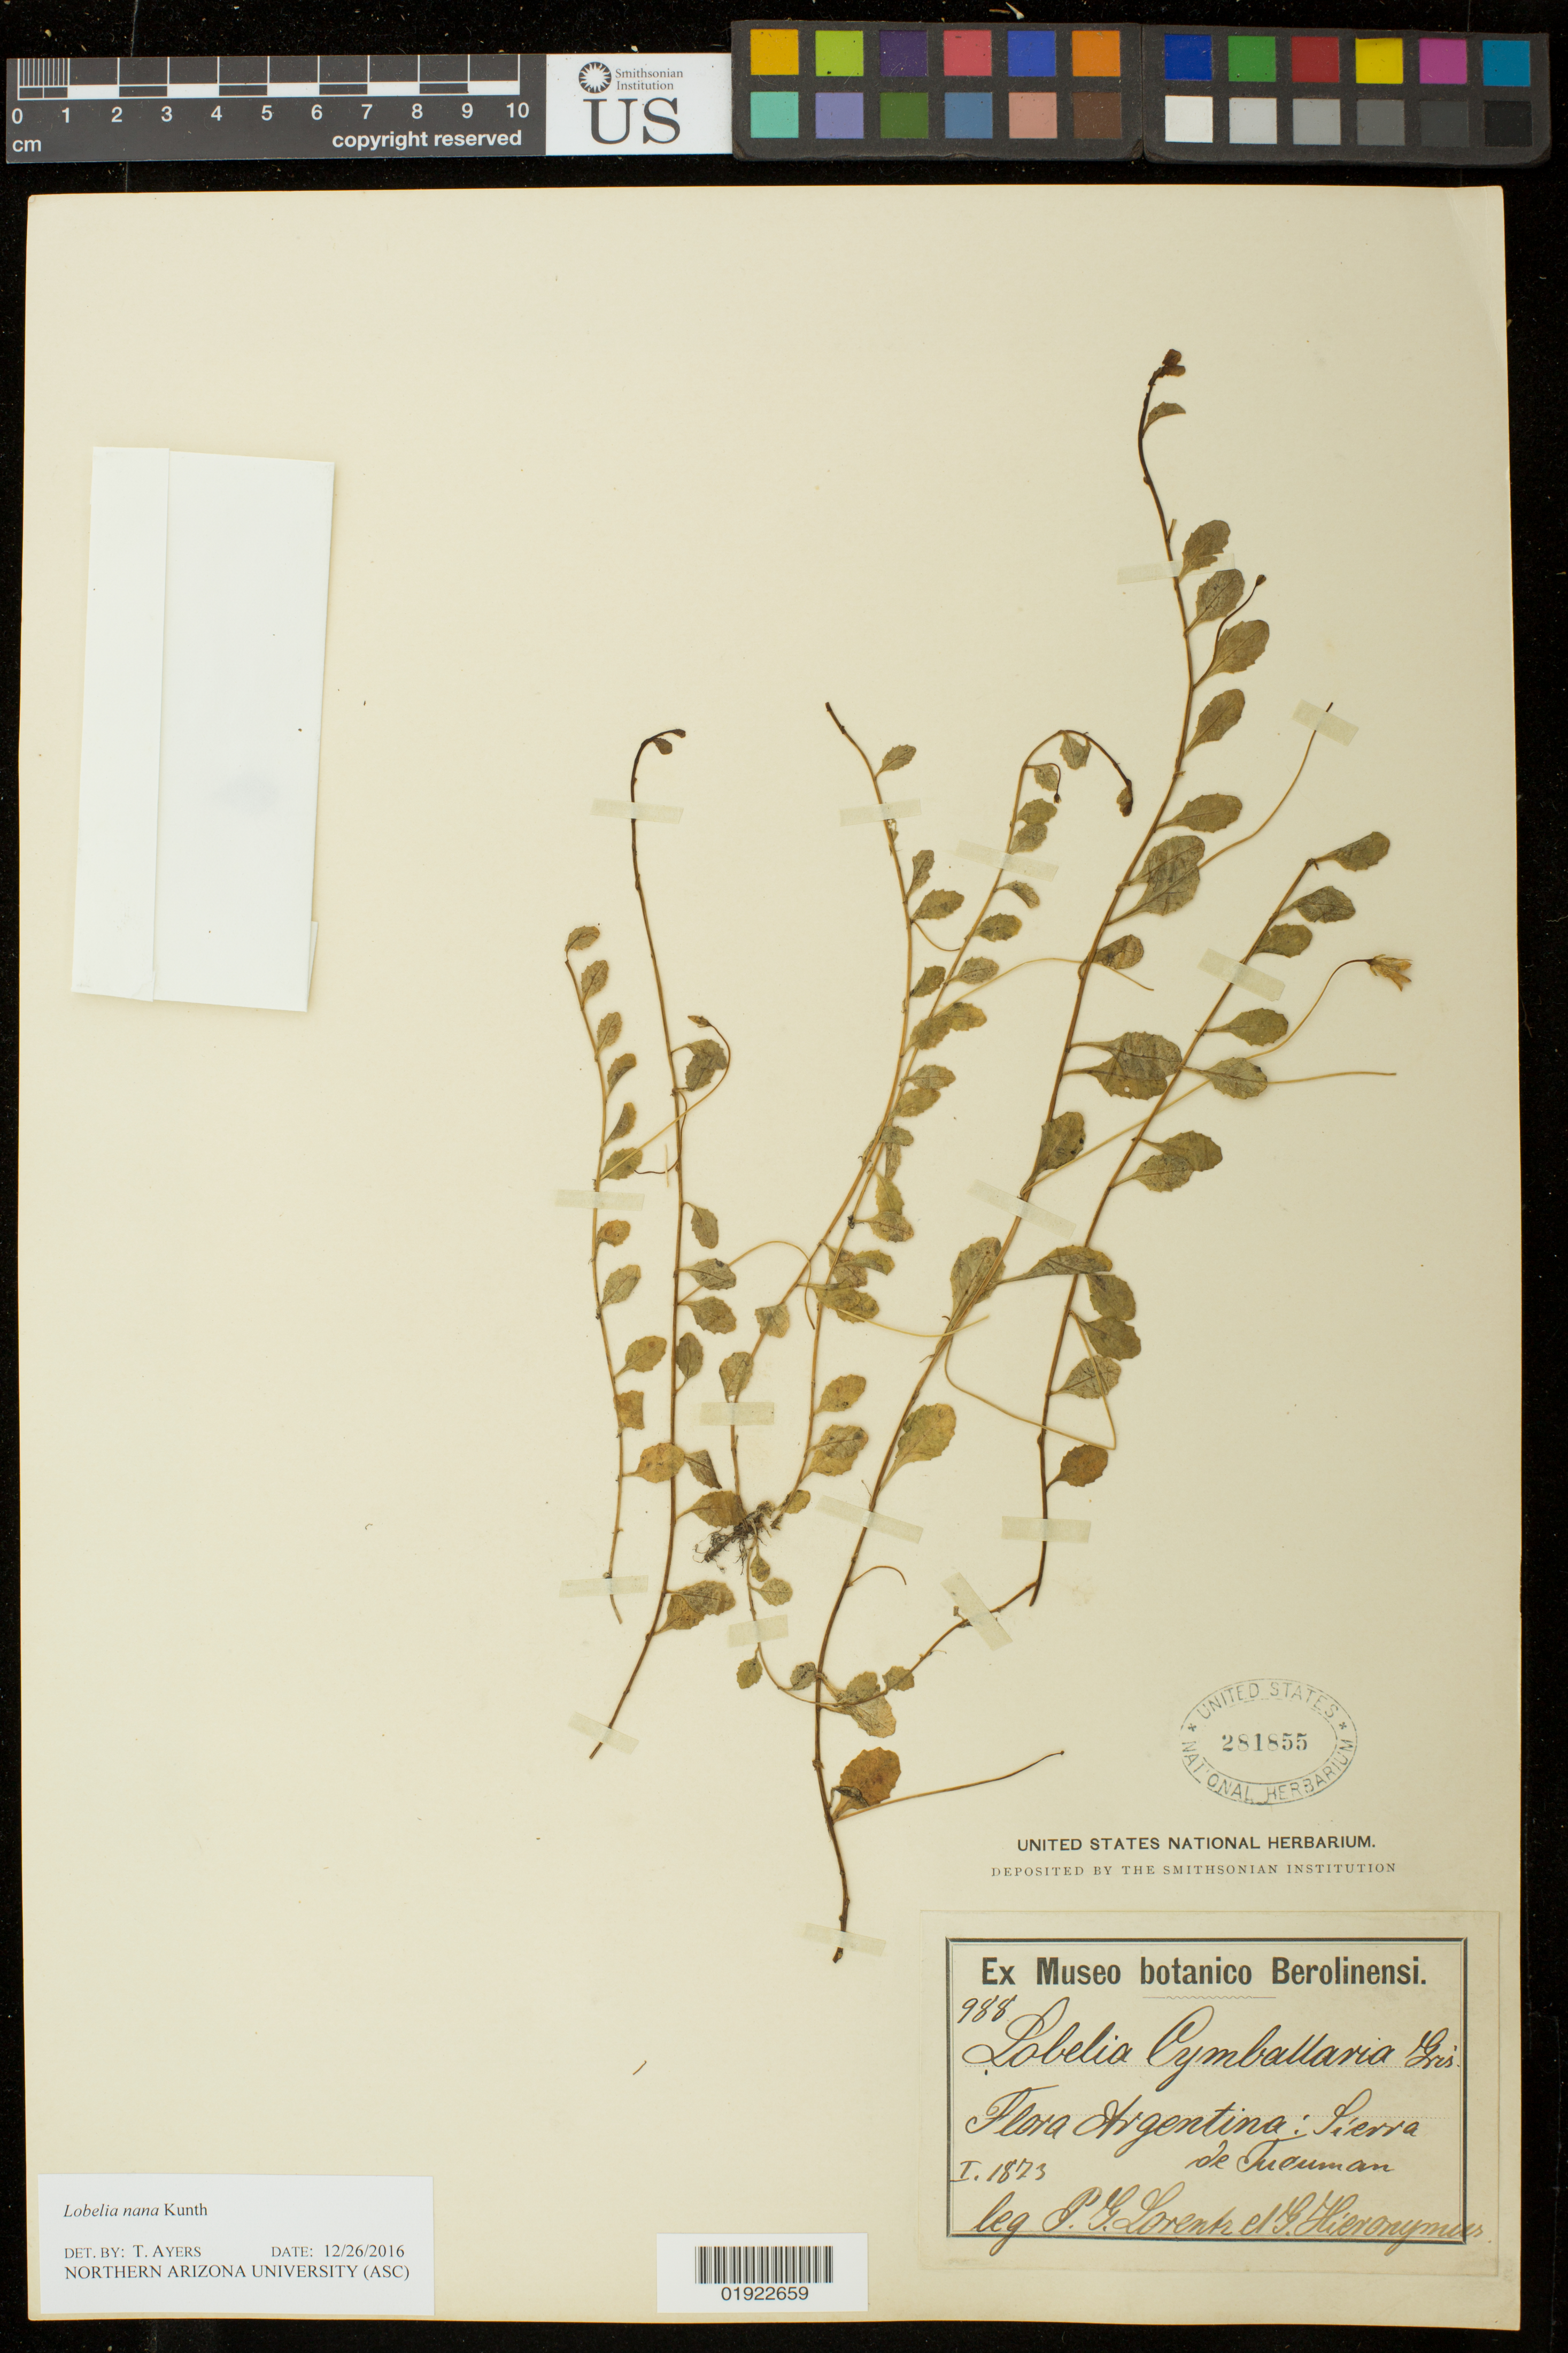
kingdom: Plantae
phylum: Tracheophyta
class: Magnoliopsida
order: Asterales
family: Campanulaceae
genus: Lobelia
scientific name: Lobelia nana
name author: Kunth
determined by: Ayers, Tina J.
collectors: P. G. Lorentz & G. H. Hieronymus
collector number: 988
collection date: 1873-01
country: Argentina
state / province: Tucuman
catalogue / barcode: US 281855